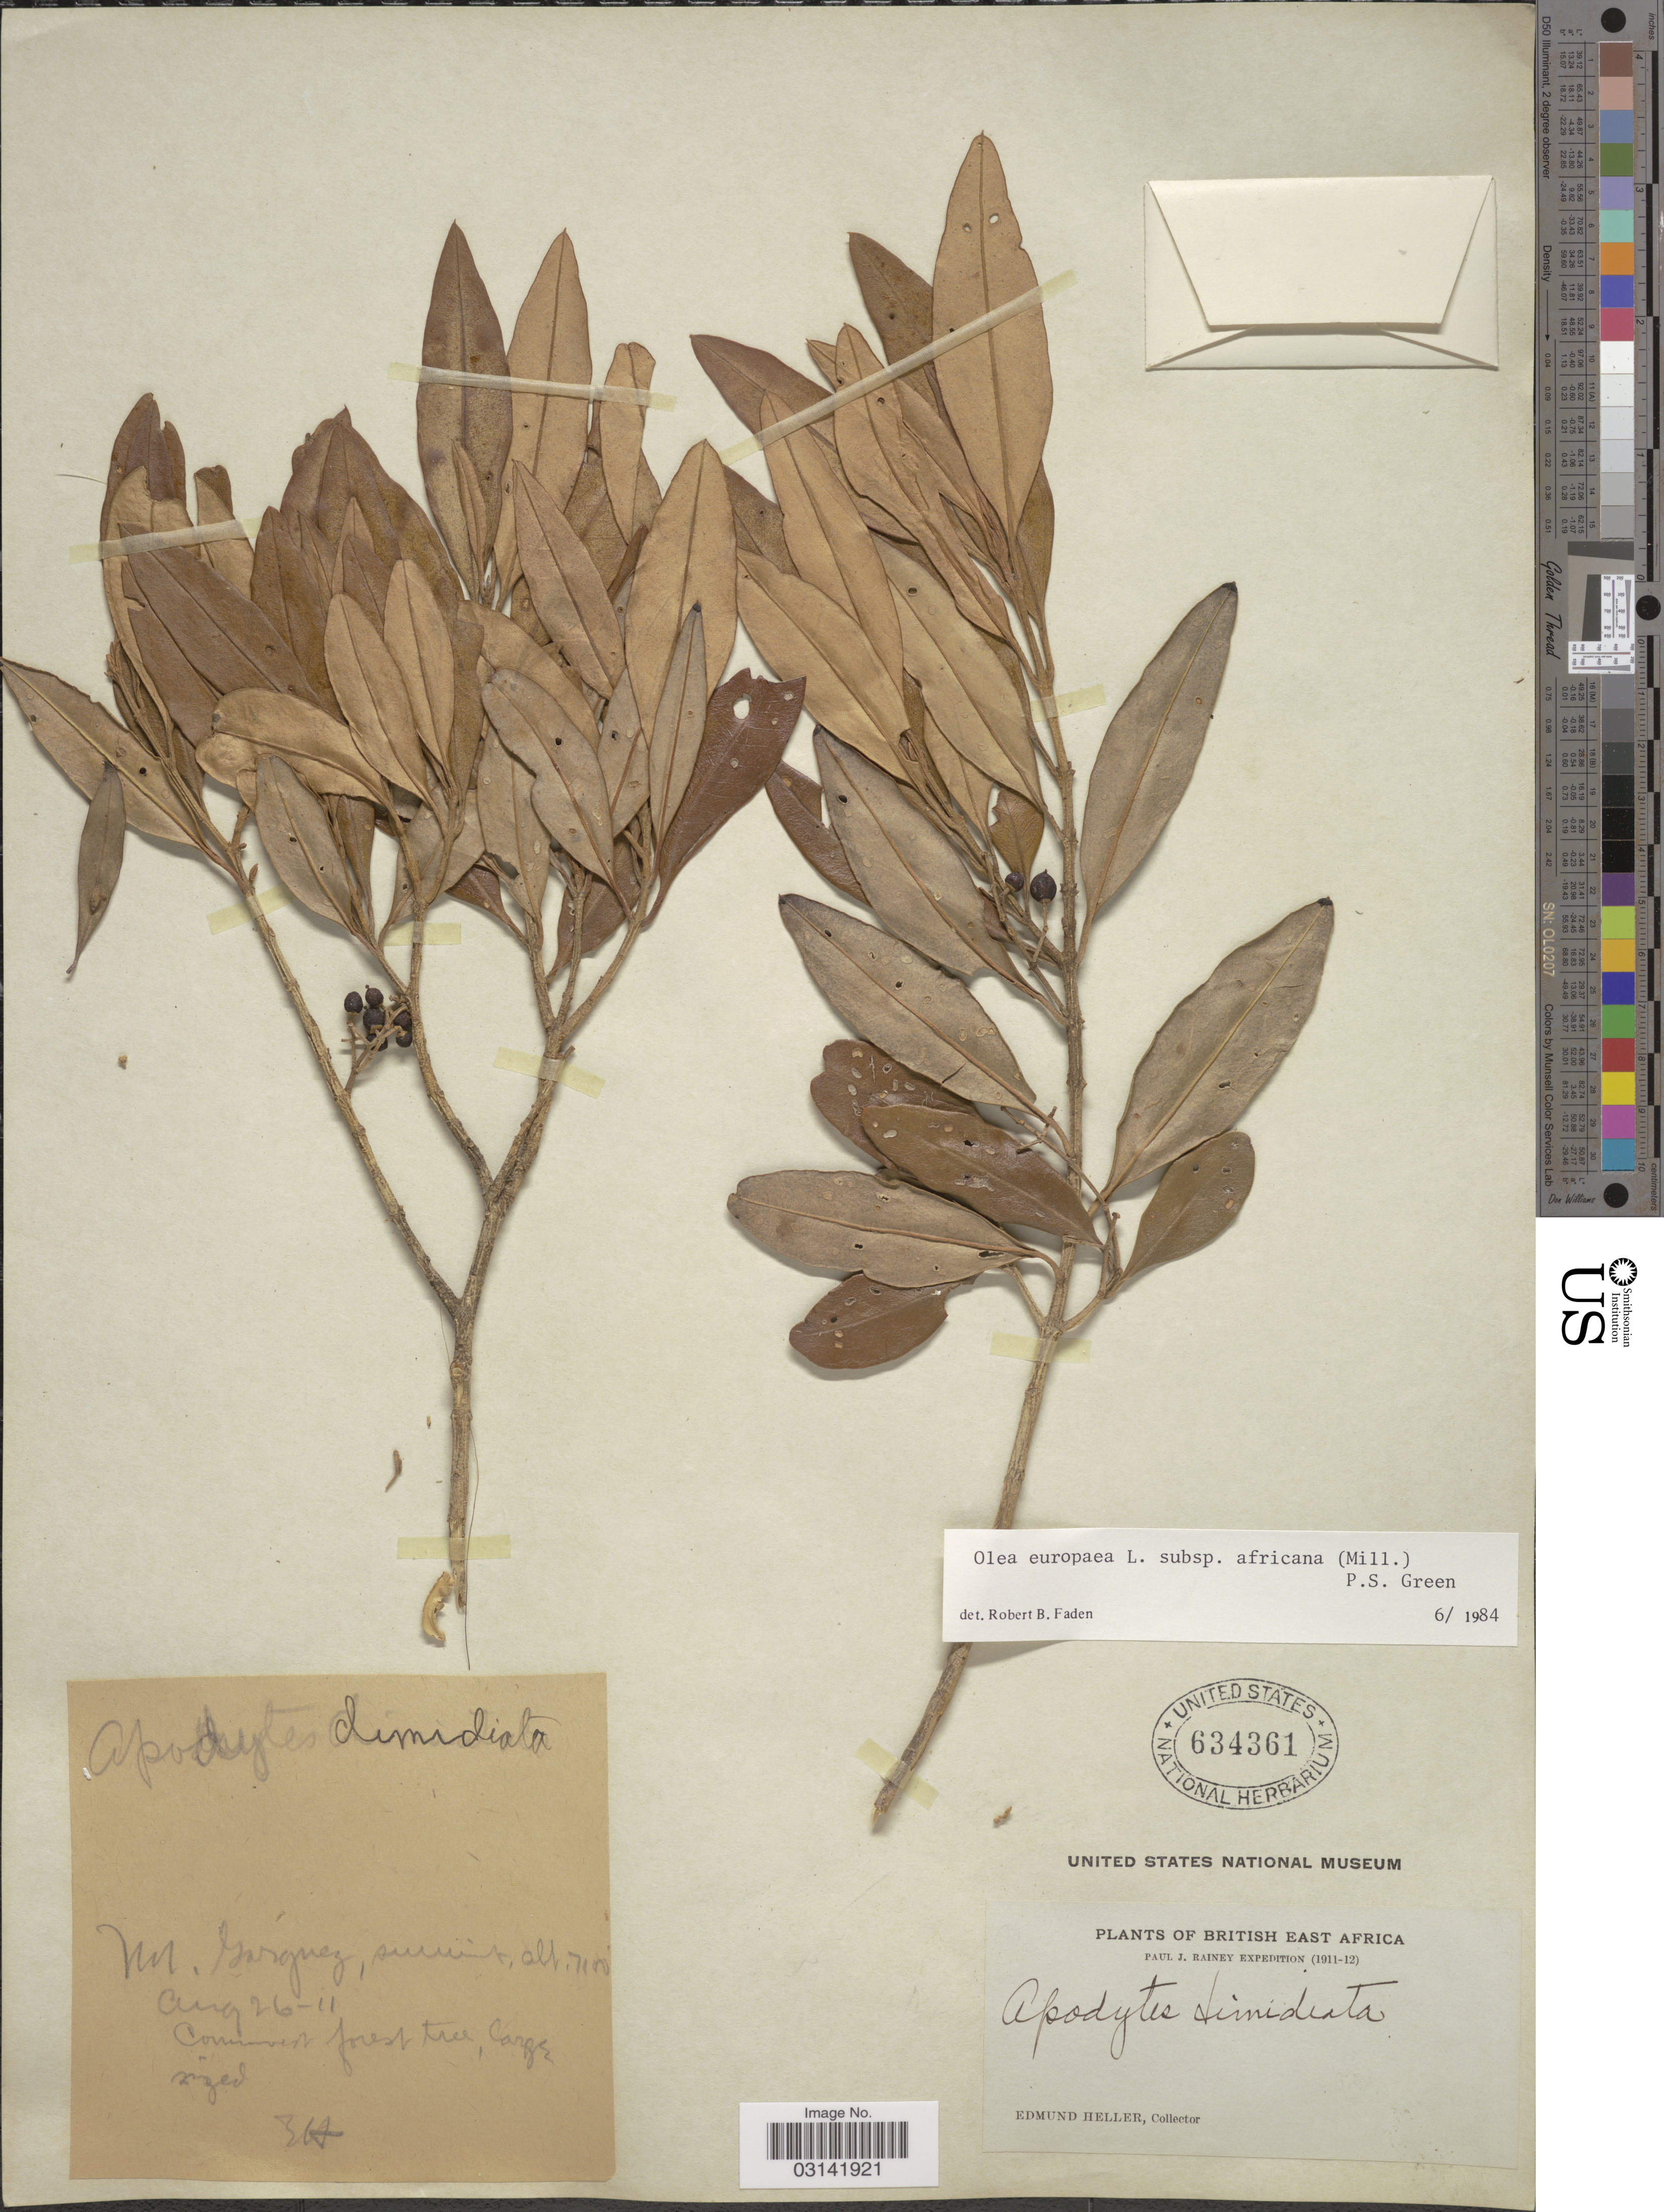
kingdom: Plantae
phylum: Tracheophyta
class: Magnoliopsida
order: Lamiales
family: Oleaceae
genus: Olea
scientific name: Olea africana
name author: Mill.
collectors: E. Heller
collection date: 1911-08-26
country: Kenya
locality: British East Africa, Mt. Garguez, summit.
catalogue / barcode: US 634361